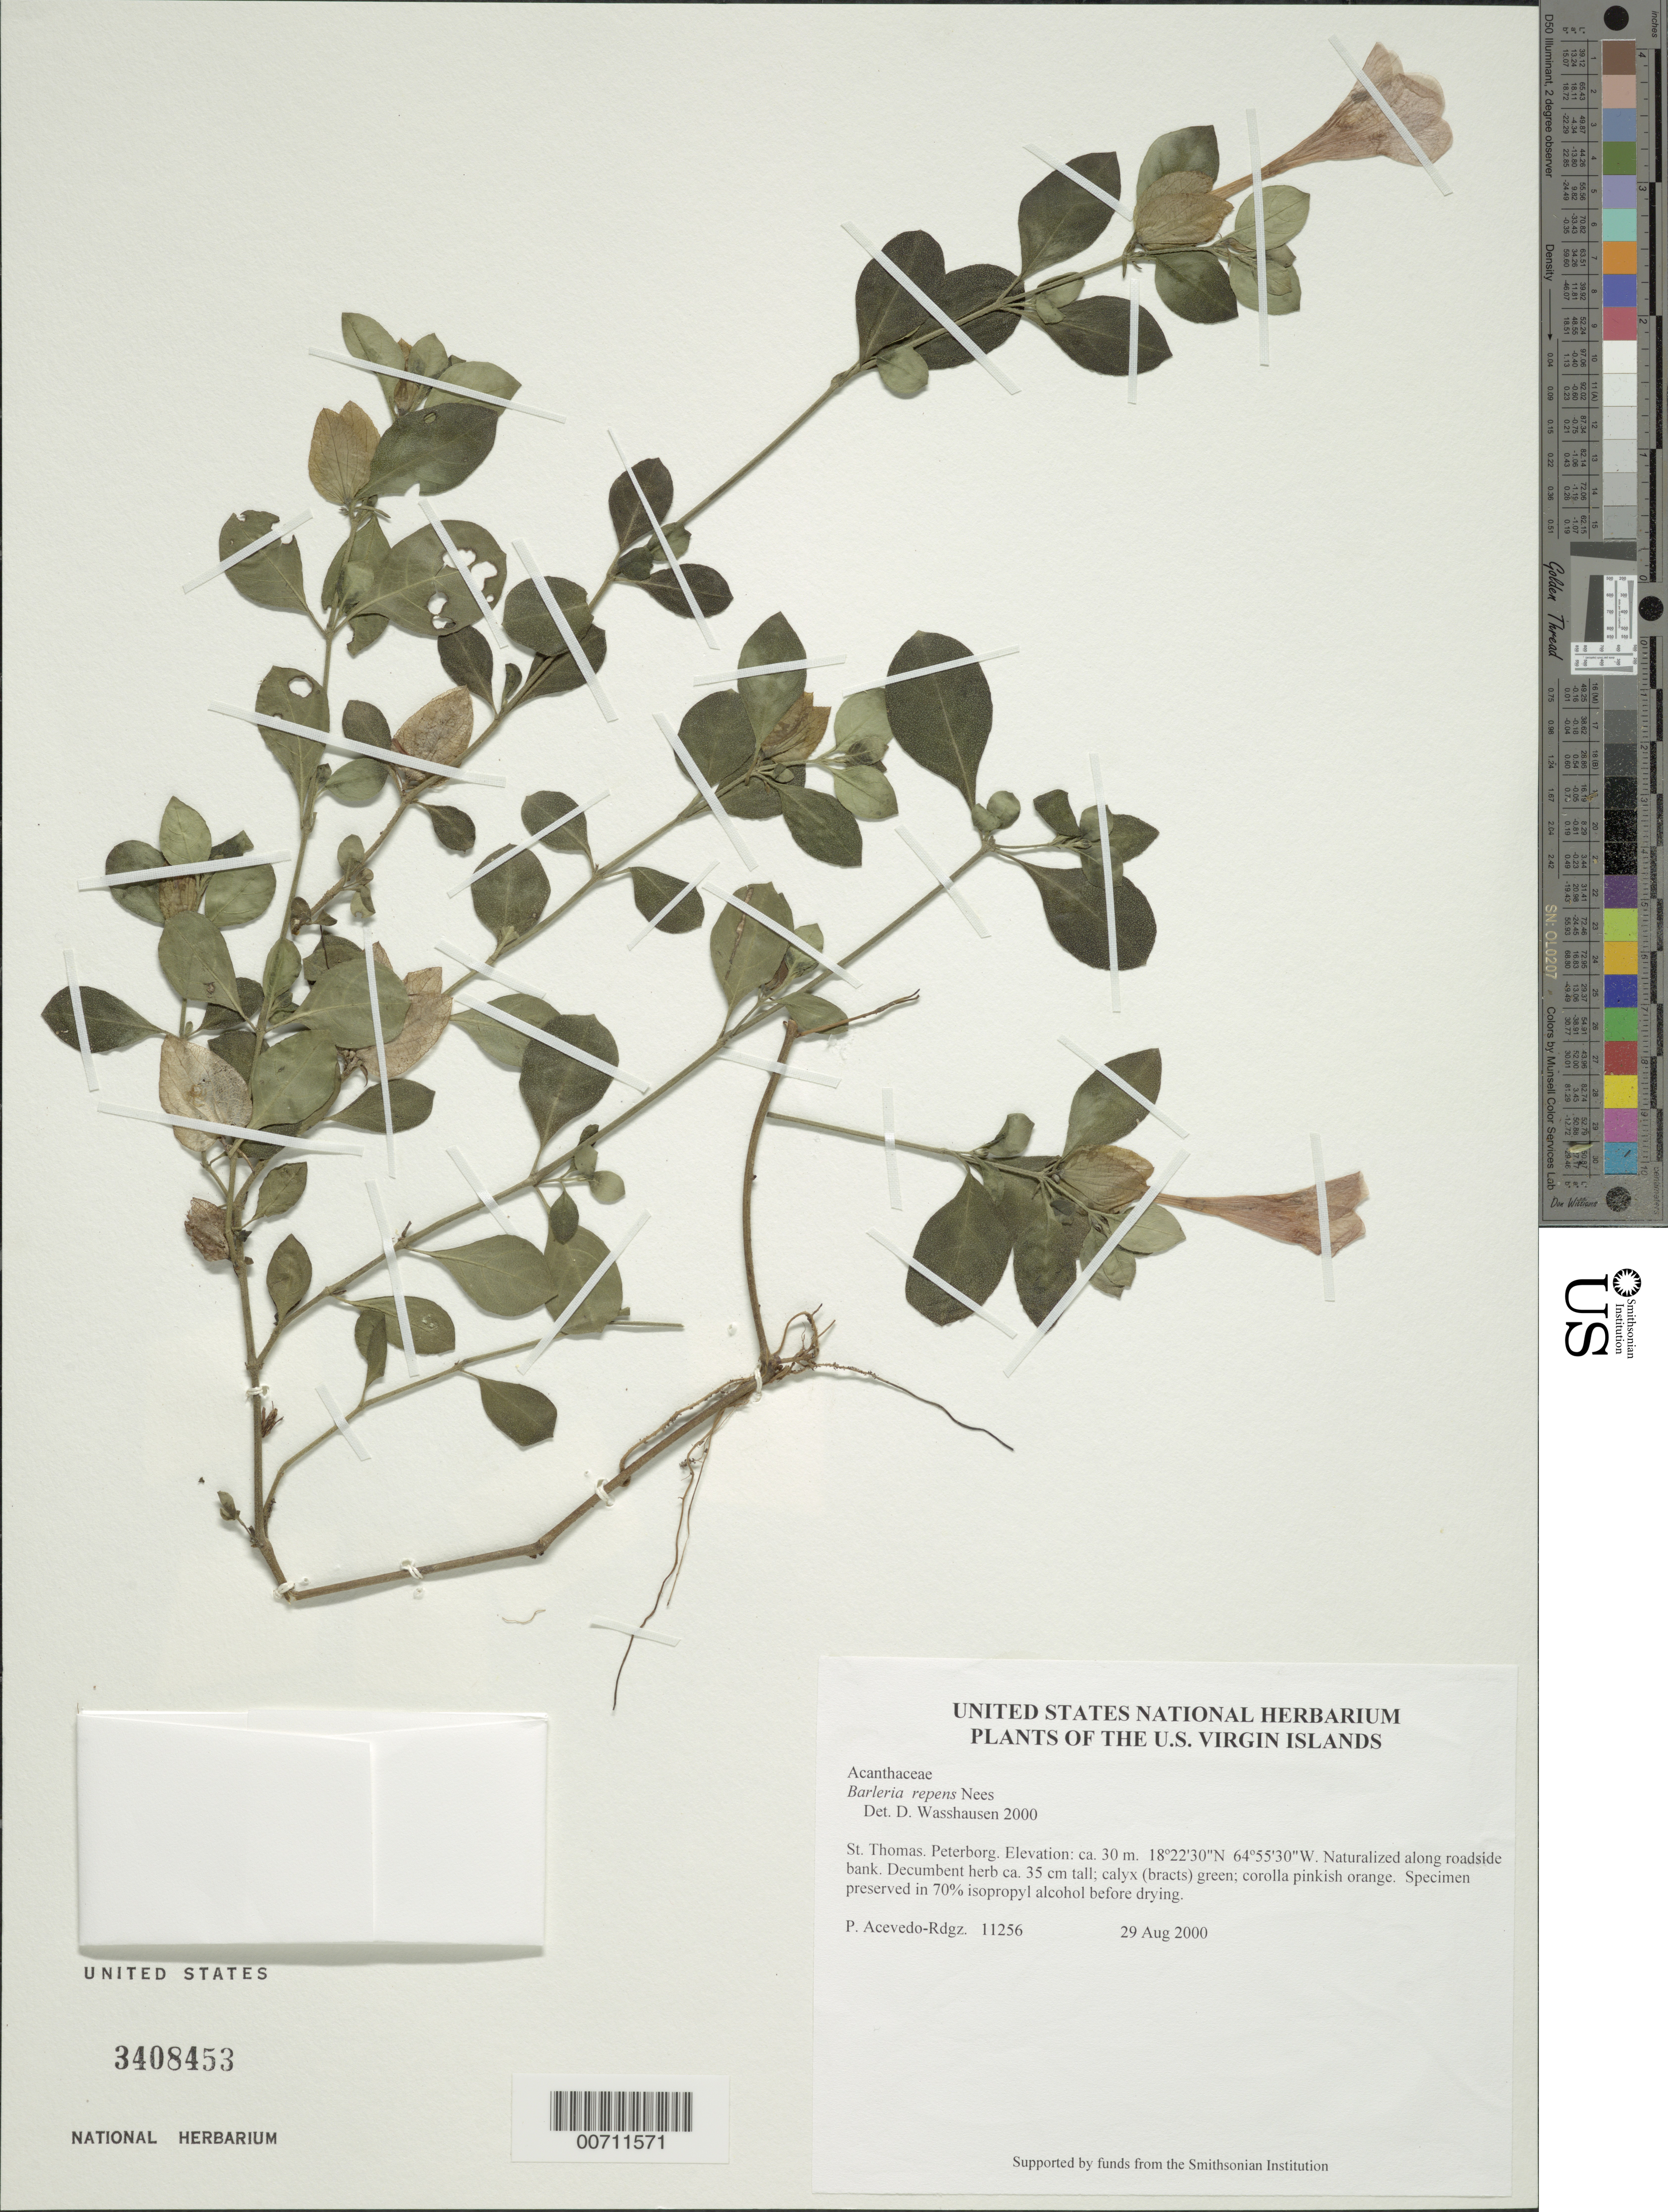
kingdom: Plantae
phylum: Tracheophyta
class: Magnoliopsida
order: Lamiales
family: Acanthaceae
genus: Barleria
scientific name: Barleria repens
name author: Nees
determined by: Wasshausen, Dieter C., (BOT), Smithsonian Institution - National Museum of Natural History (UNITED STATES)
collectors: P. Acevedo-Rodr.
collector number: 11256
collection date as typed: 29 Aug 2000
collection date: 2000-08-29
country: U.S. Virgin Islands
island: St. Thomas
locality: Peterborg.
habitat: Naturalized along roadside bank.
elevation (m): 30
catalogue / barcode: US 3408453